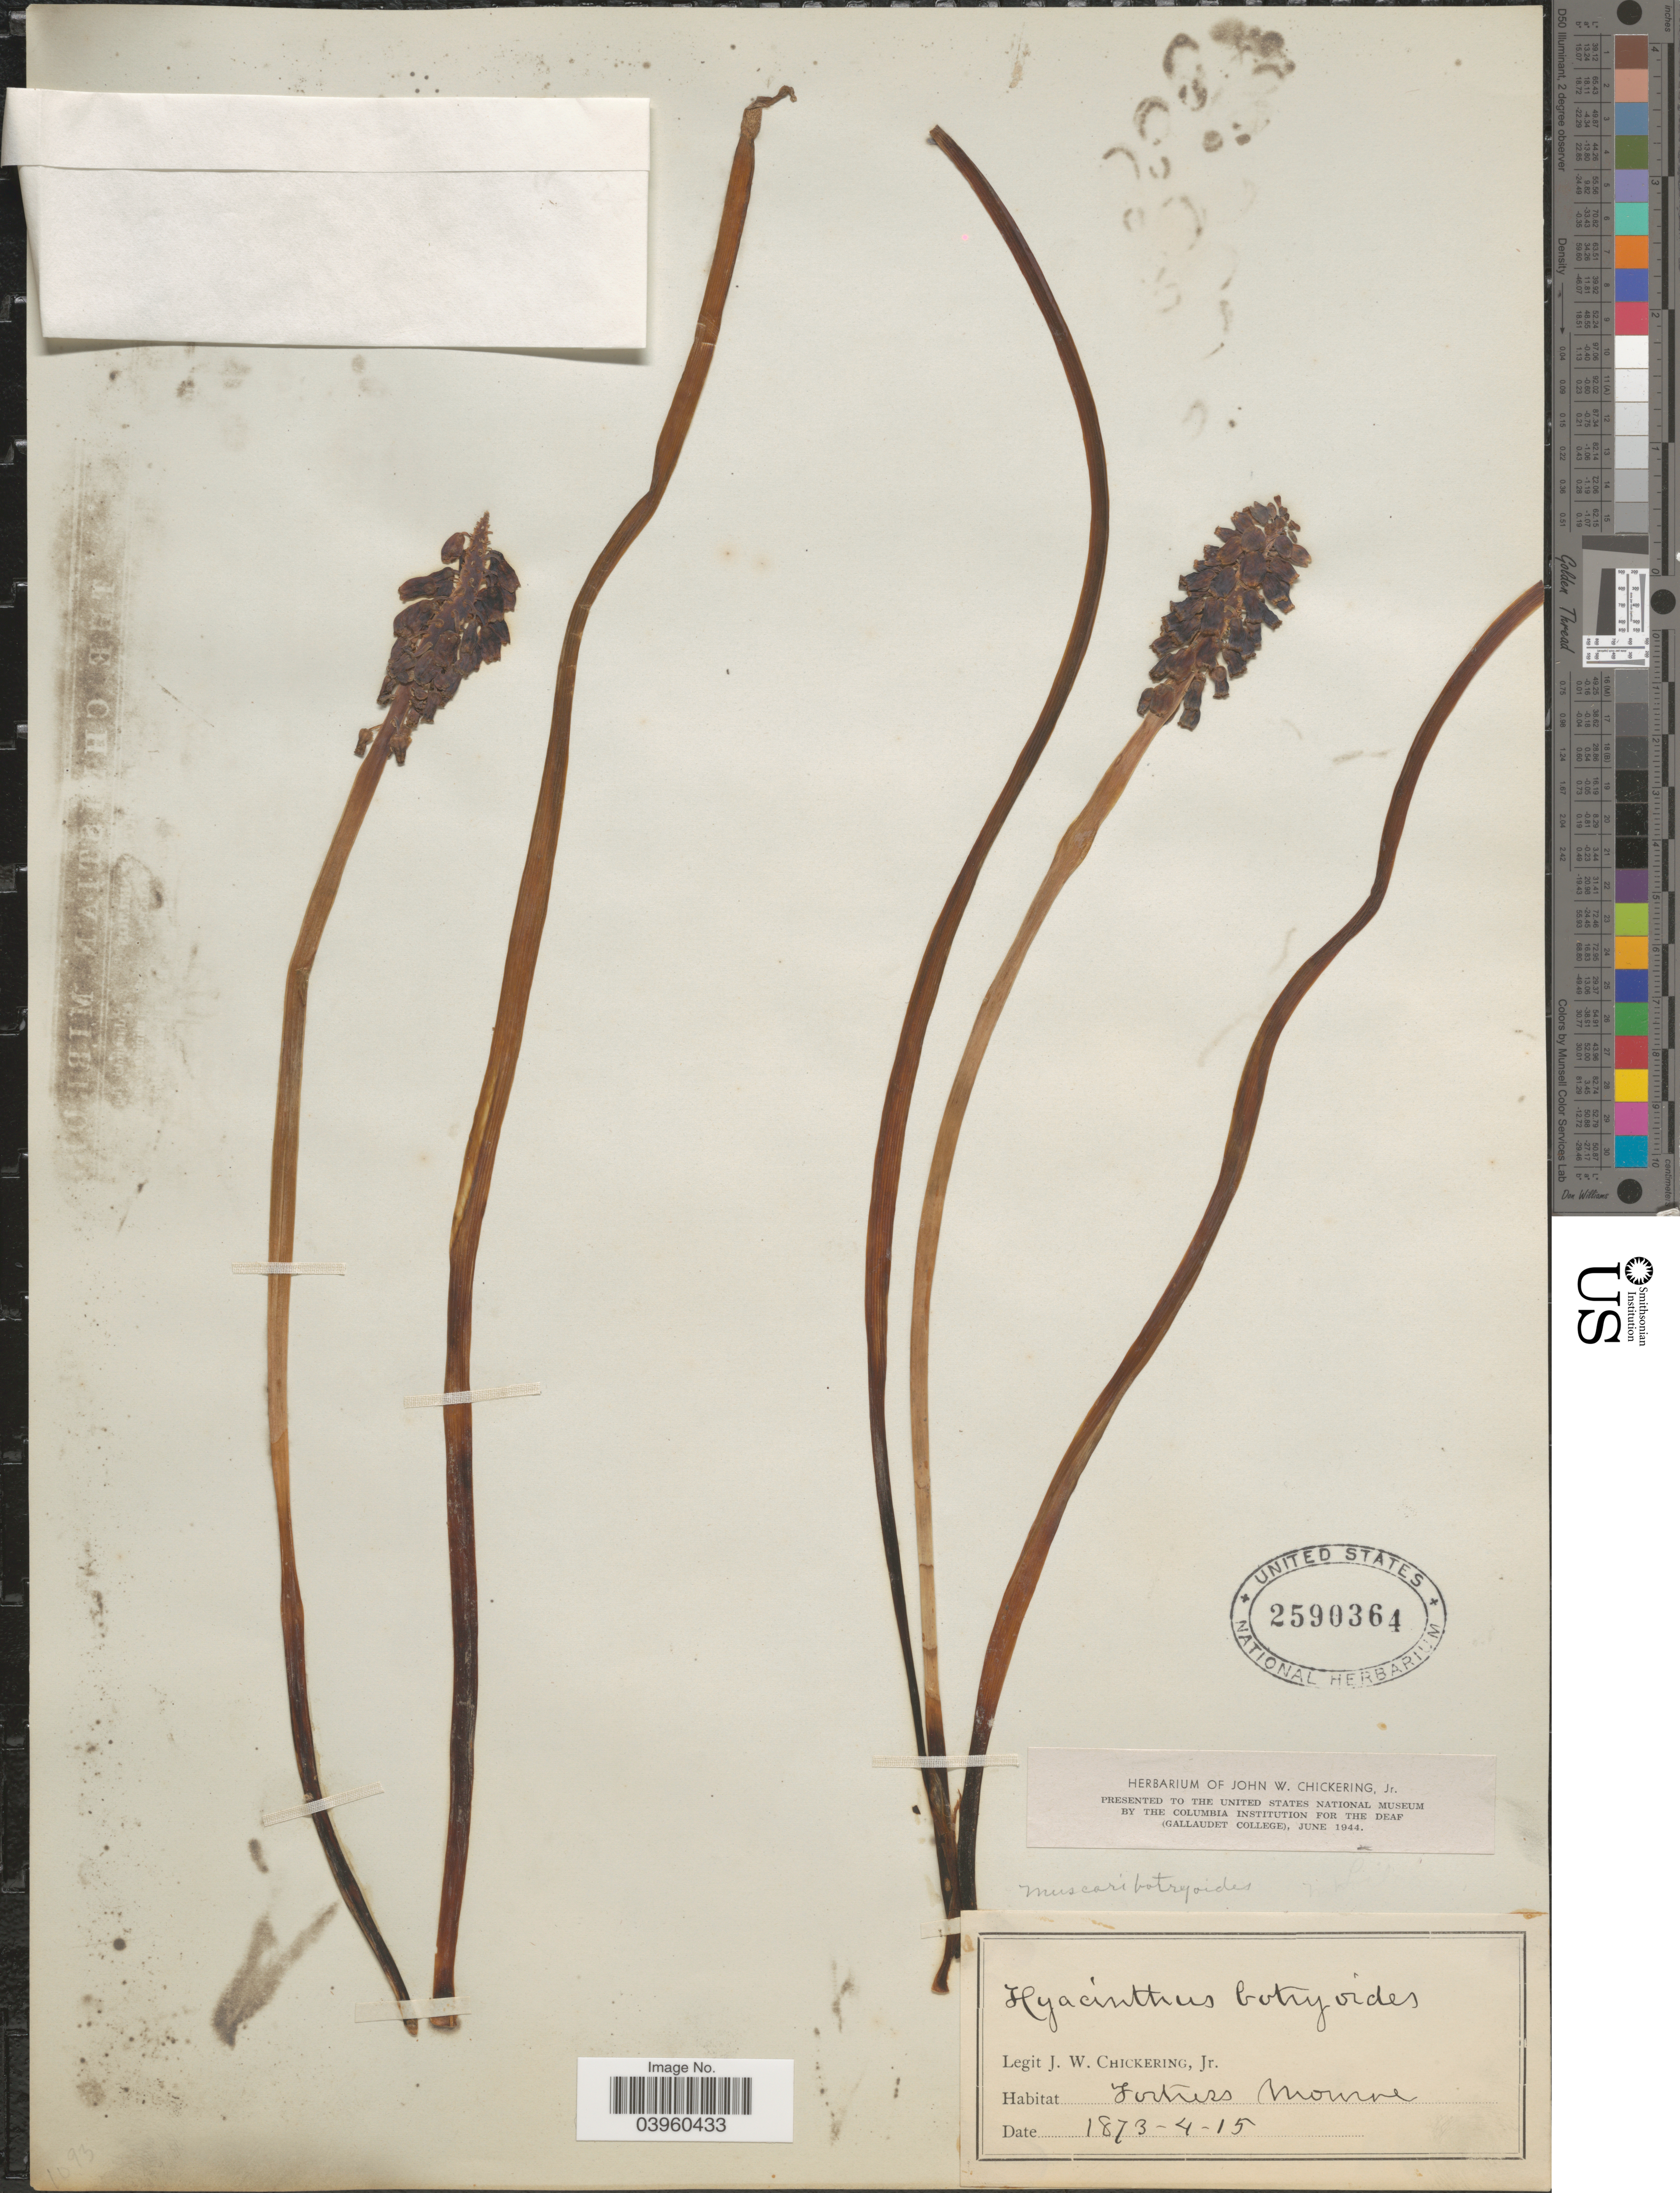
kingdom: Plantae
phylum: Tracheophyta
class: Liliopsida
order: Asparagales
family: Asparagaceae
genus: Muscari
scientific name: Muscari botryoides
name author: (L.) Mill.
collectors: J. Chickering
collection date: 1873-04-15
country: United States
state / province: Virginia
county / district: City of Hampton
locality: Fortress Monroe.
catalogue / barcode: US 2590364